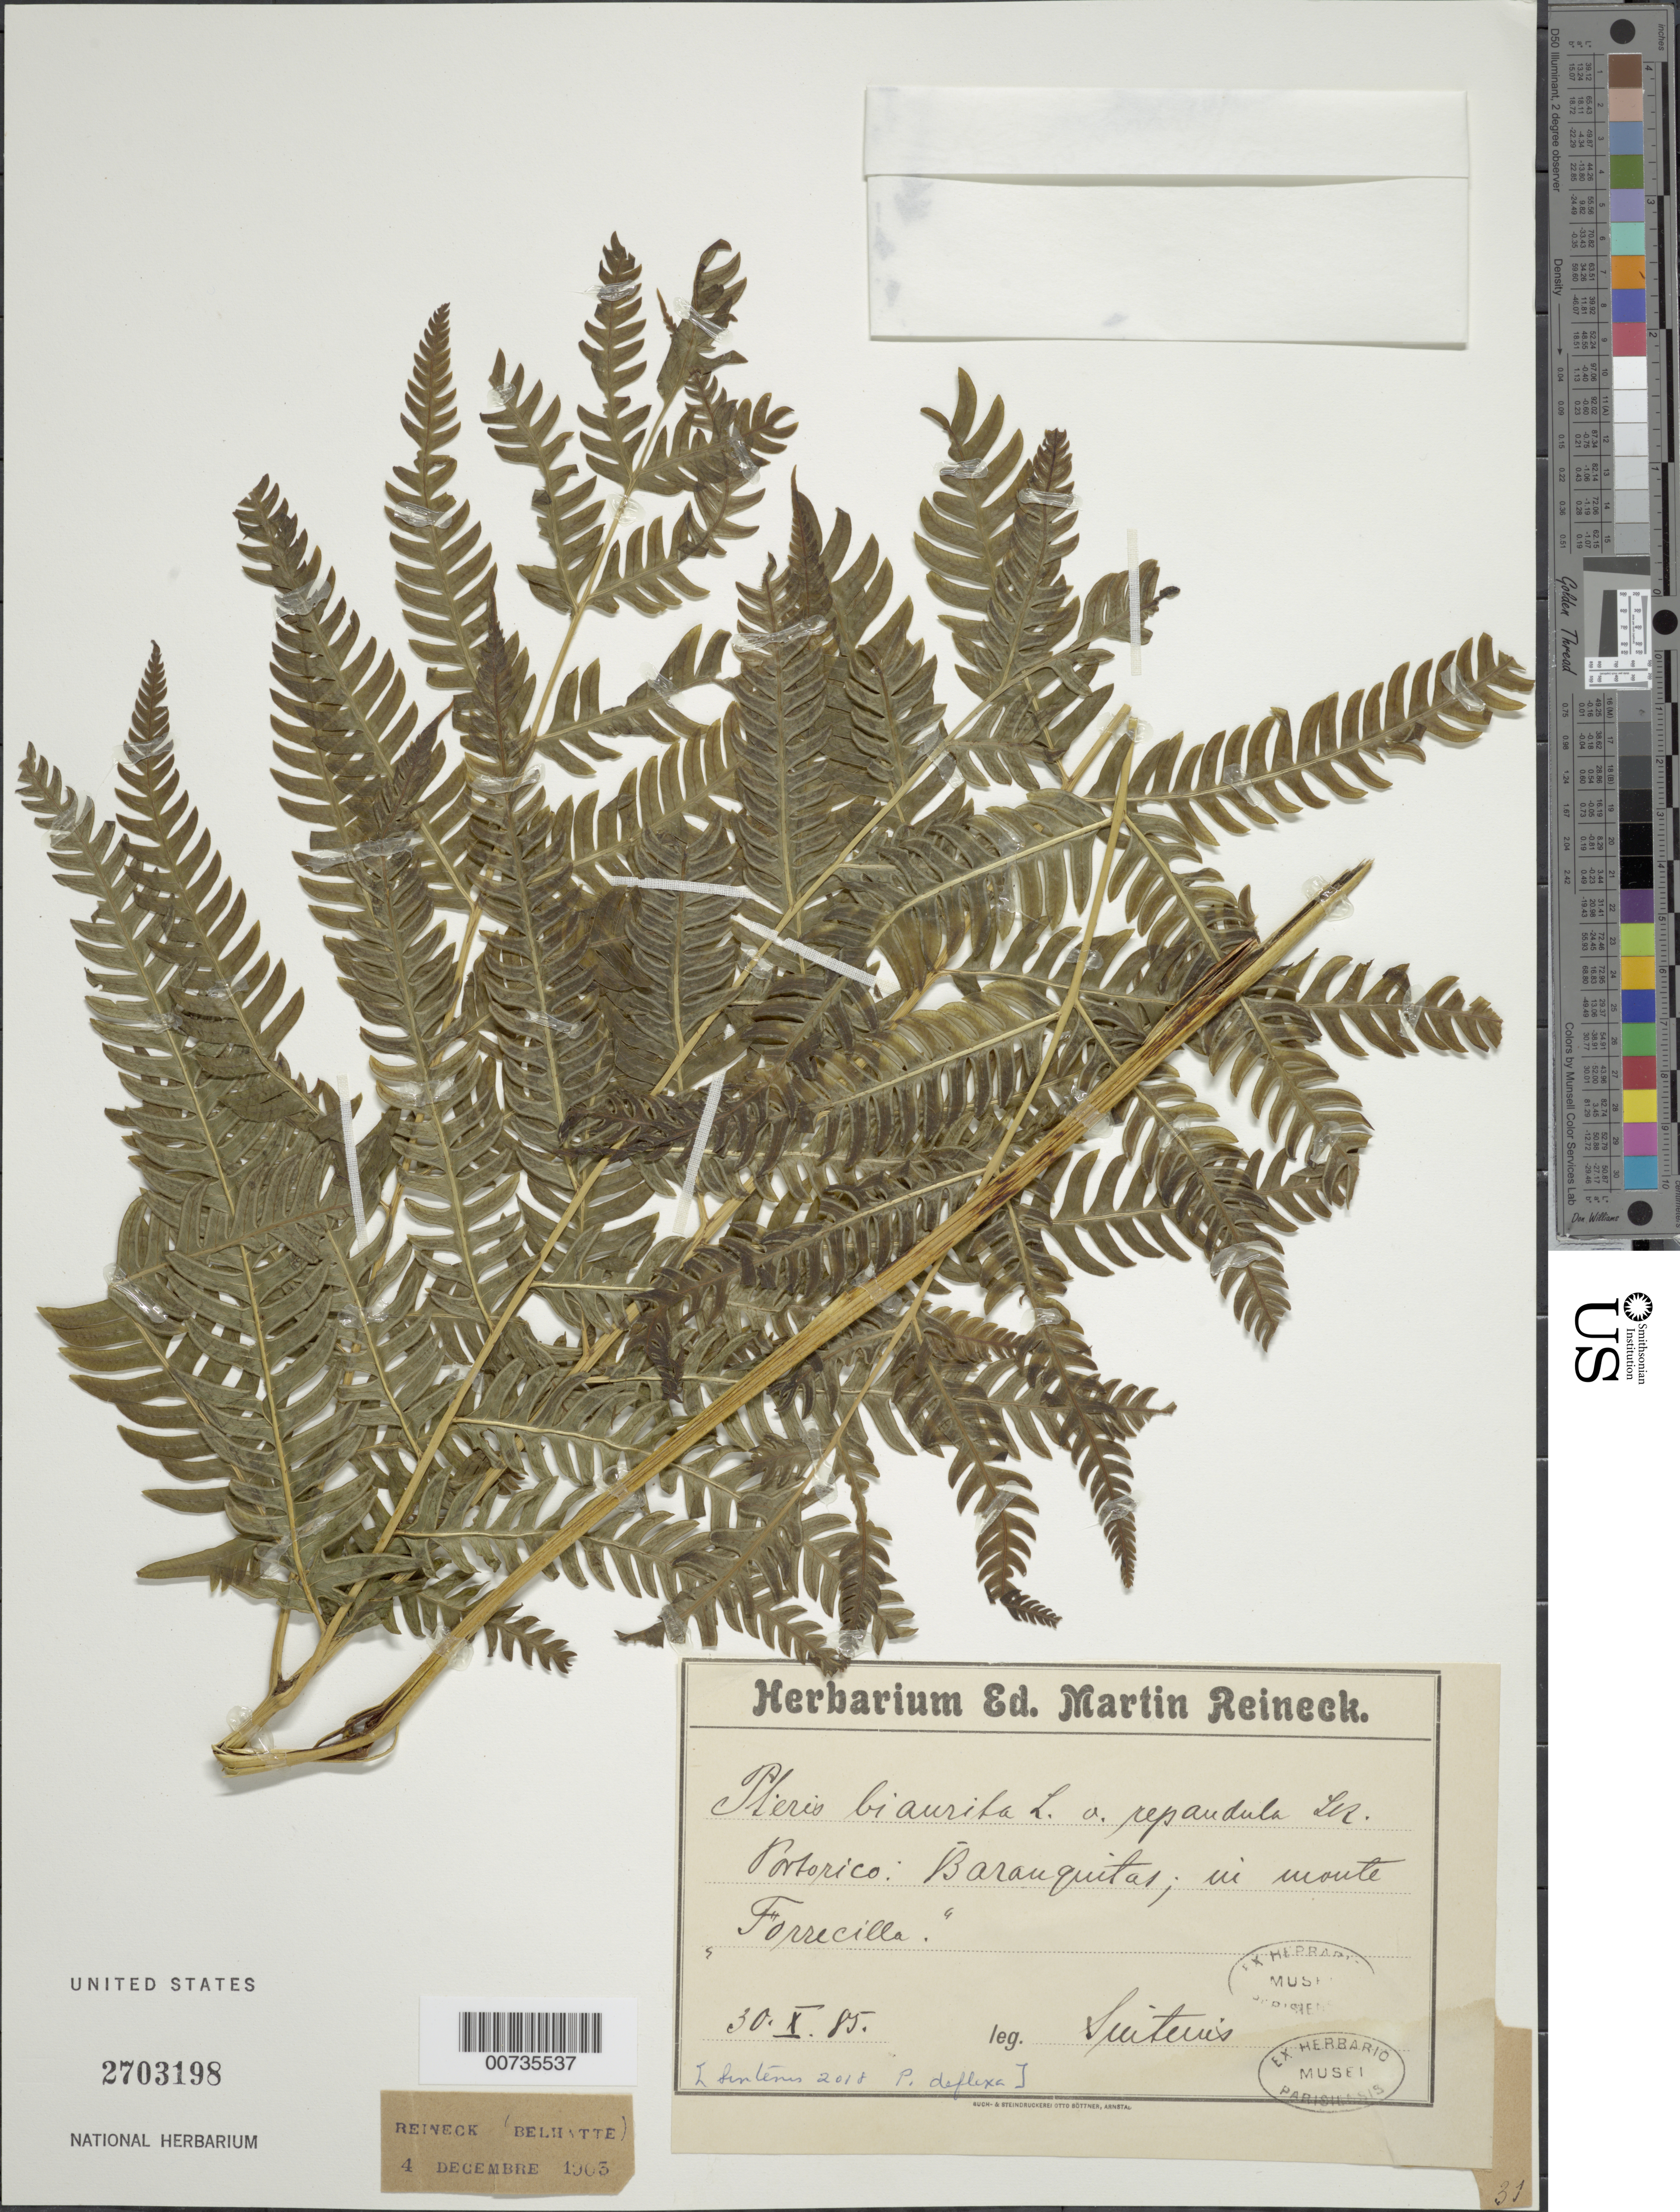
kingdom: Plantae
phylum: Tracheophyta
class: Polypodiopsida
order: Polypodiales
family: Pteridaceae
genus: Pteris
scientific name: Pteris biaurita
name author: L.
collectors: P. Sintenis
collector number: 2018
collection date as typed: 30 Oct 1885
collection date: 1885-10-30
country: Puerto Rico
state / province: Barranquitas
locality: Barranquitas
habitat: In Monte Forrecilla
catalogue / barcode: US 2703198